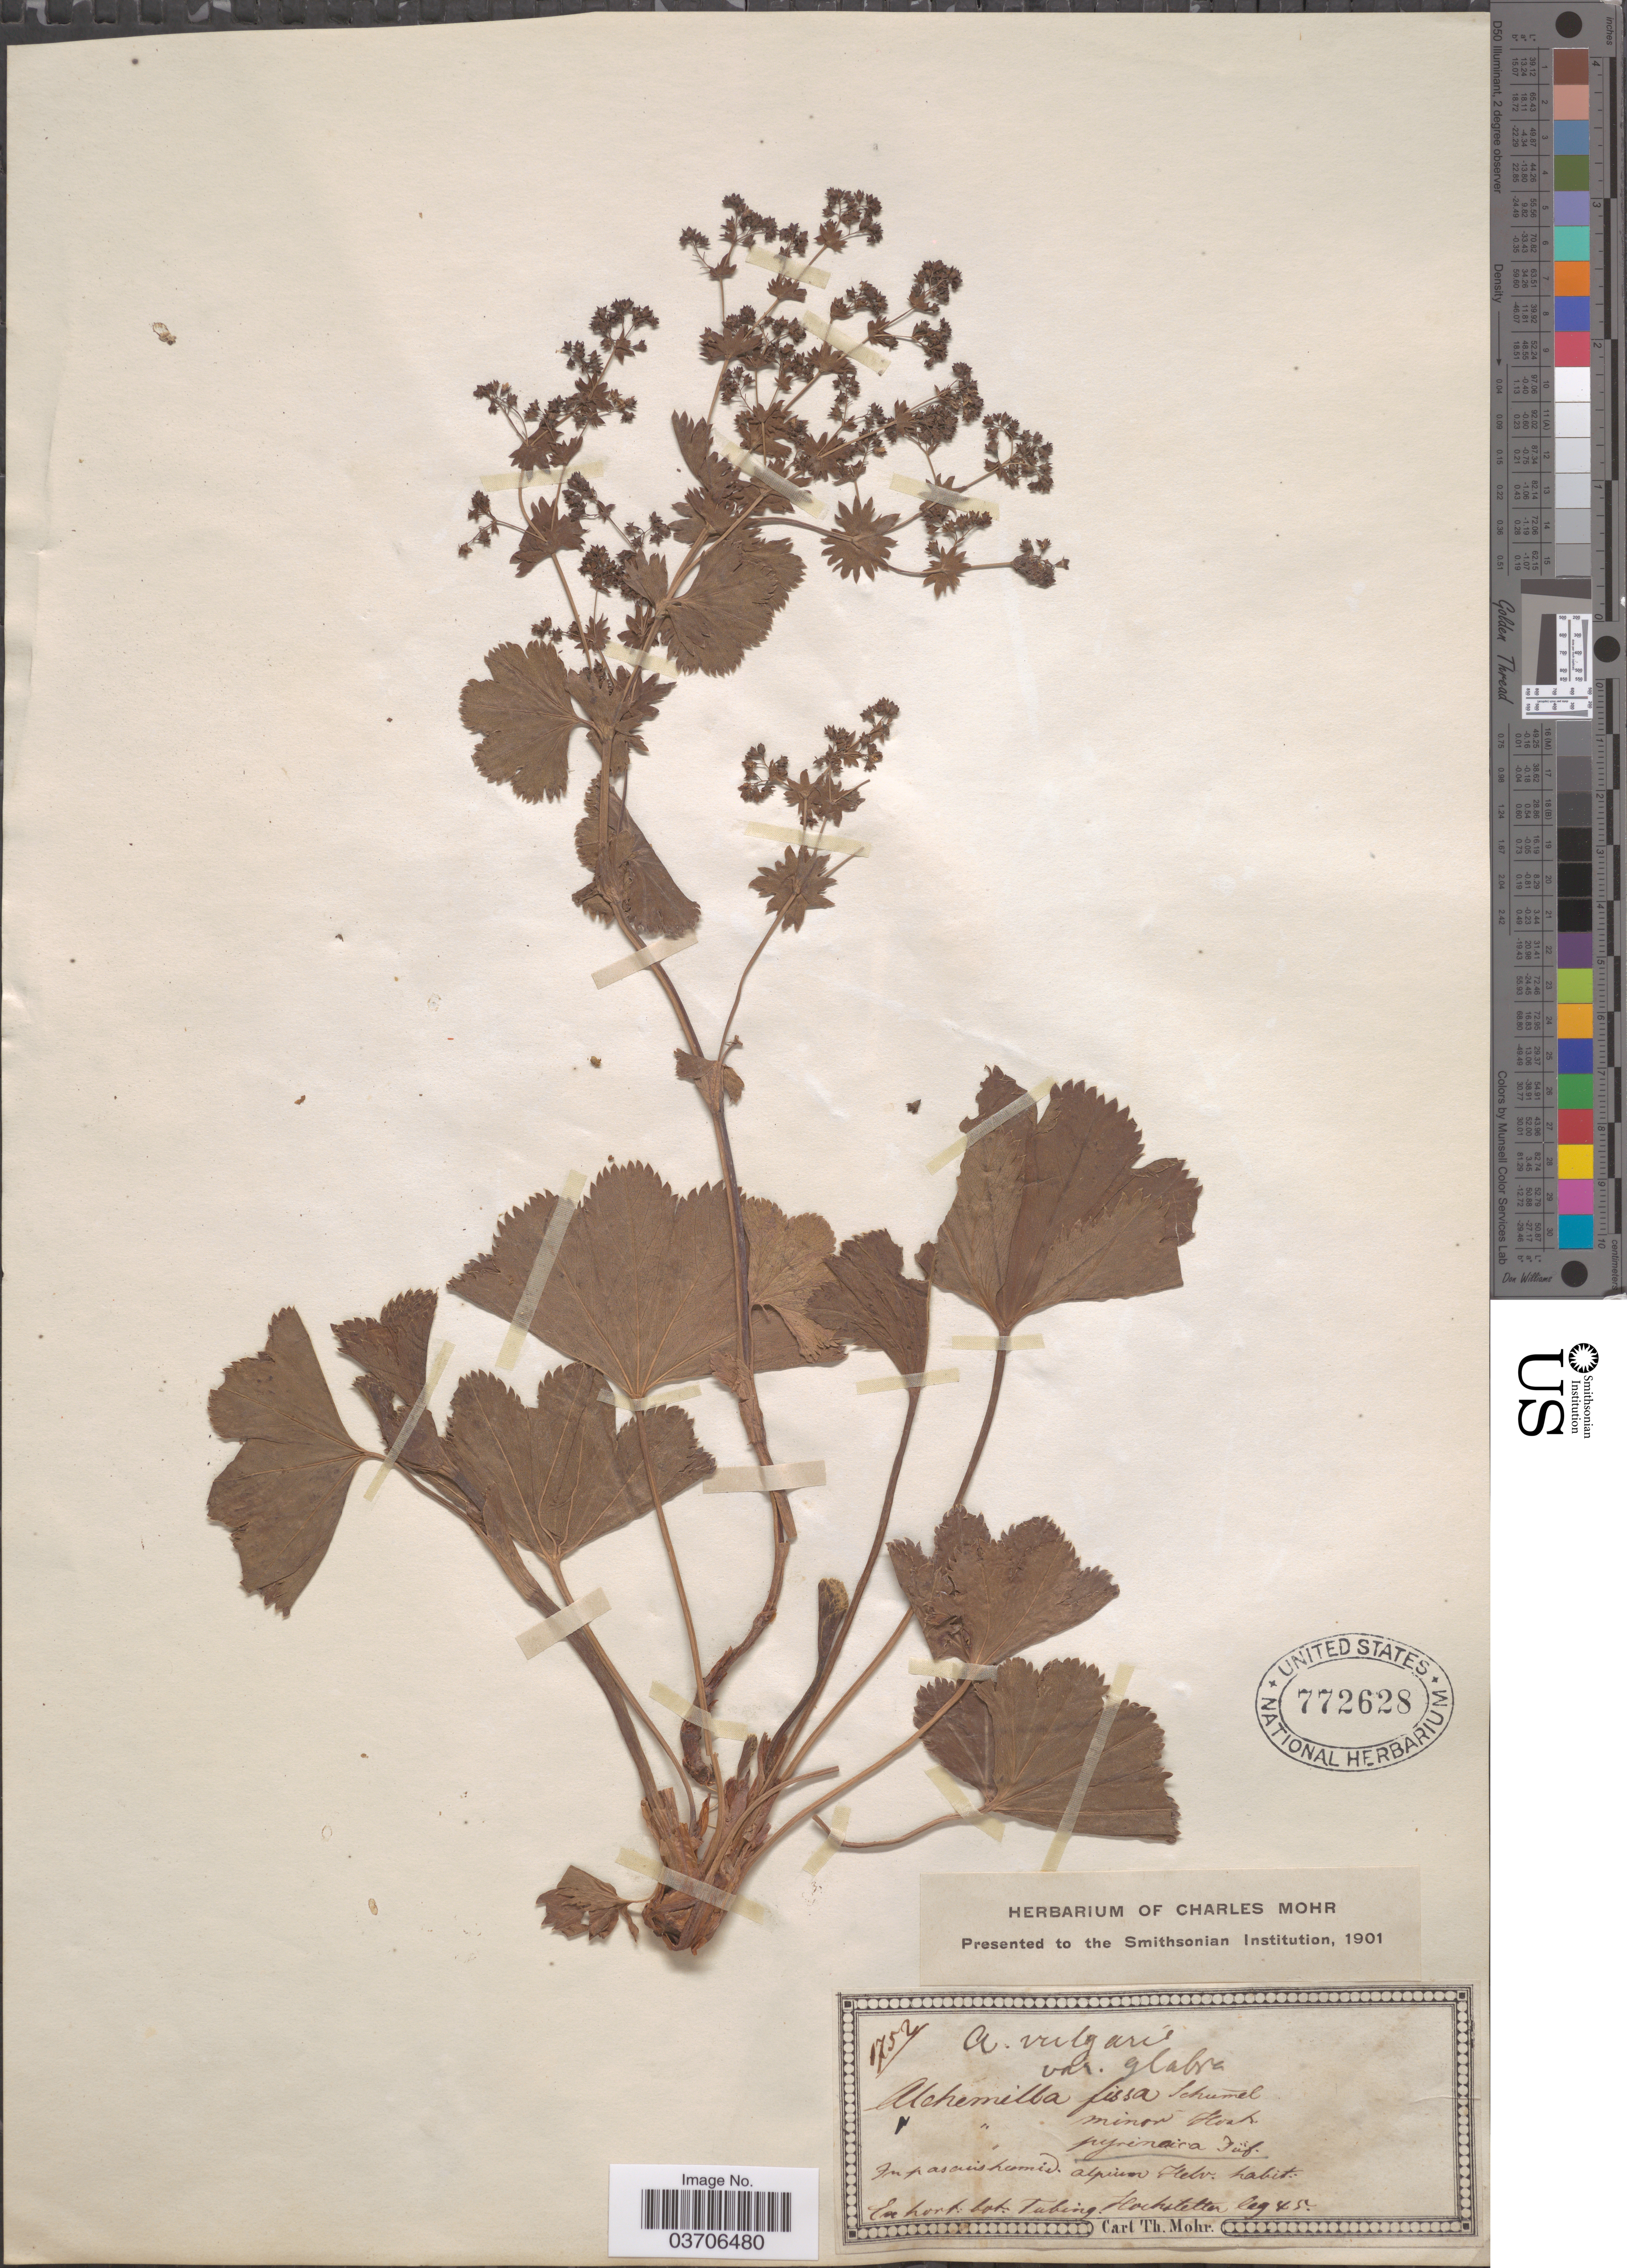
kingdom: Plantae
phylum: Tracheophyta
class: Magnoliopsida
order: Rosales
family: Rosaceae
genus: Alchemilla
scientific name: Alchemilla vulgaris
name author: L.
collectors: Ex herb. Tubing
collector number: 1752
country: Switzerland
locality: In pascuis humid. alpium Helv.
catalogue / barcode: US 772628